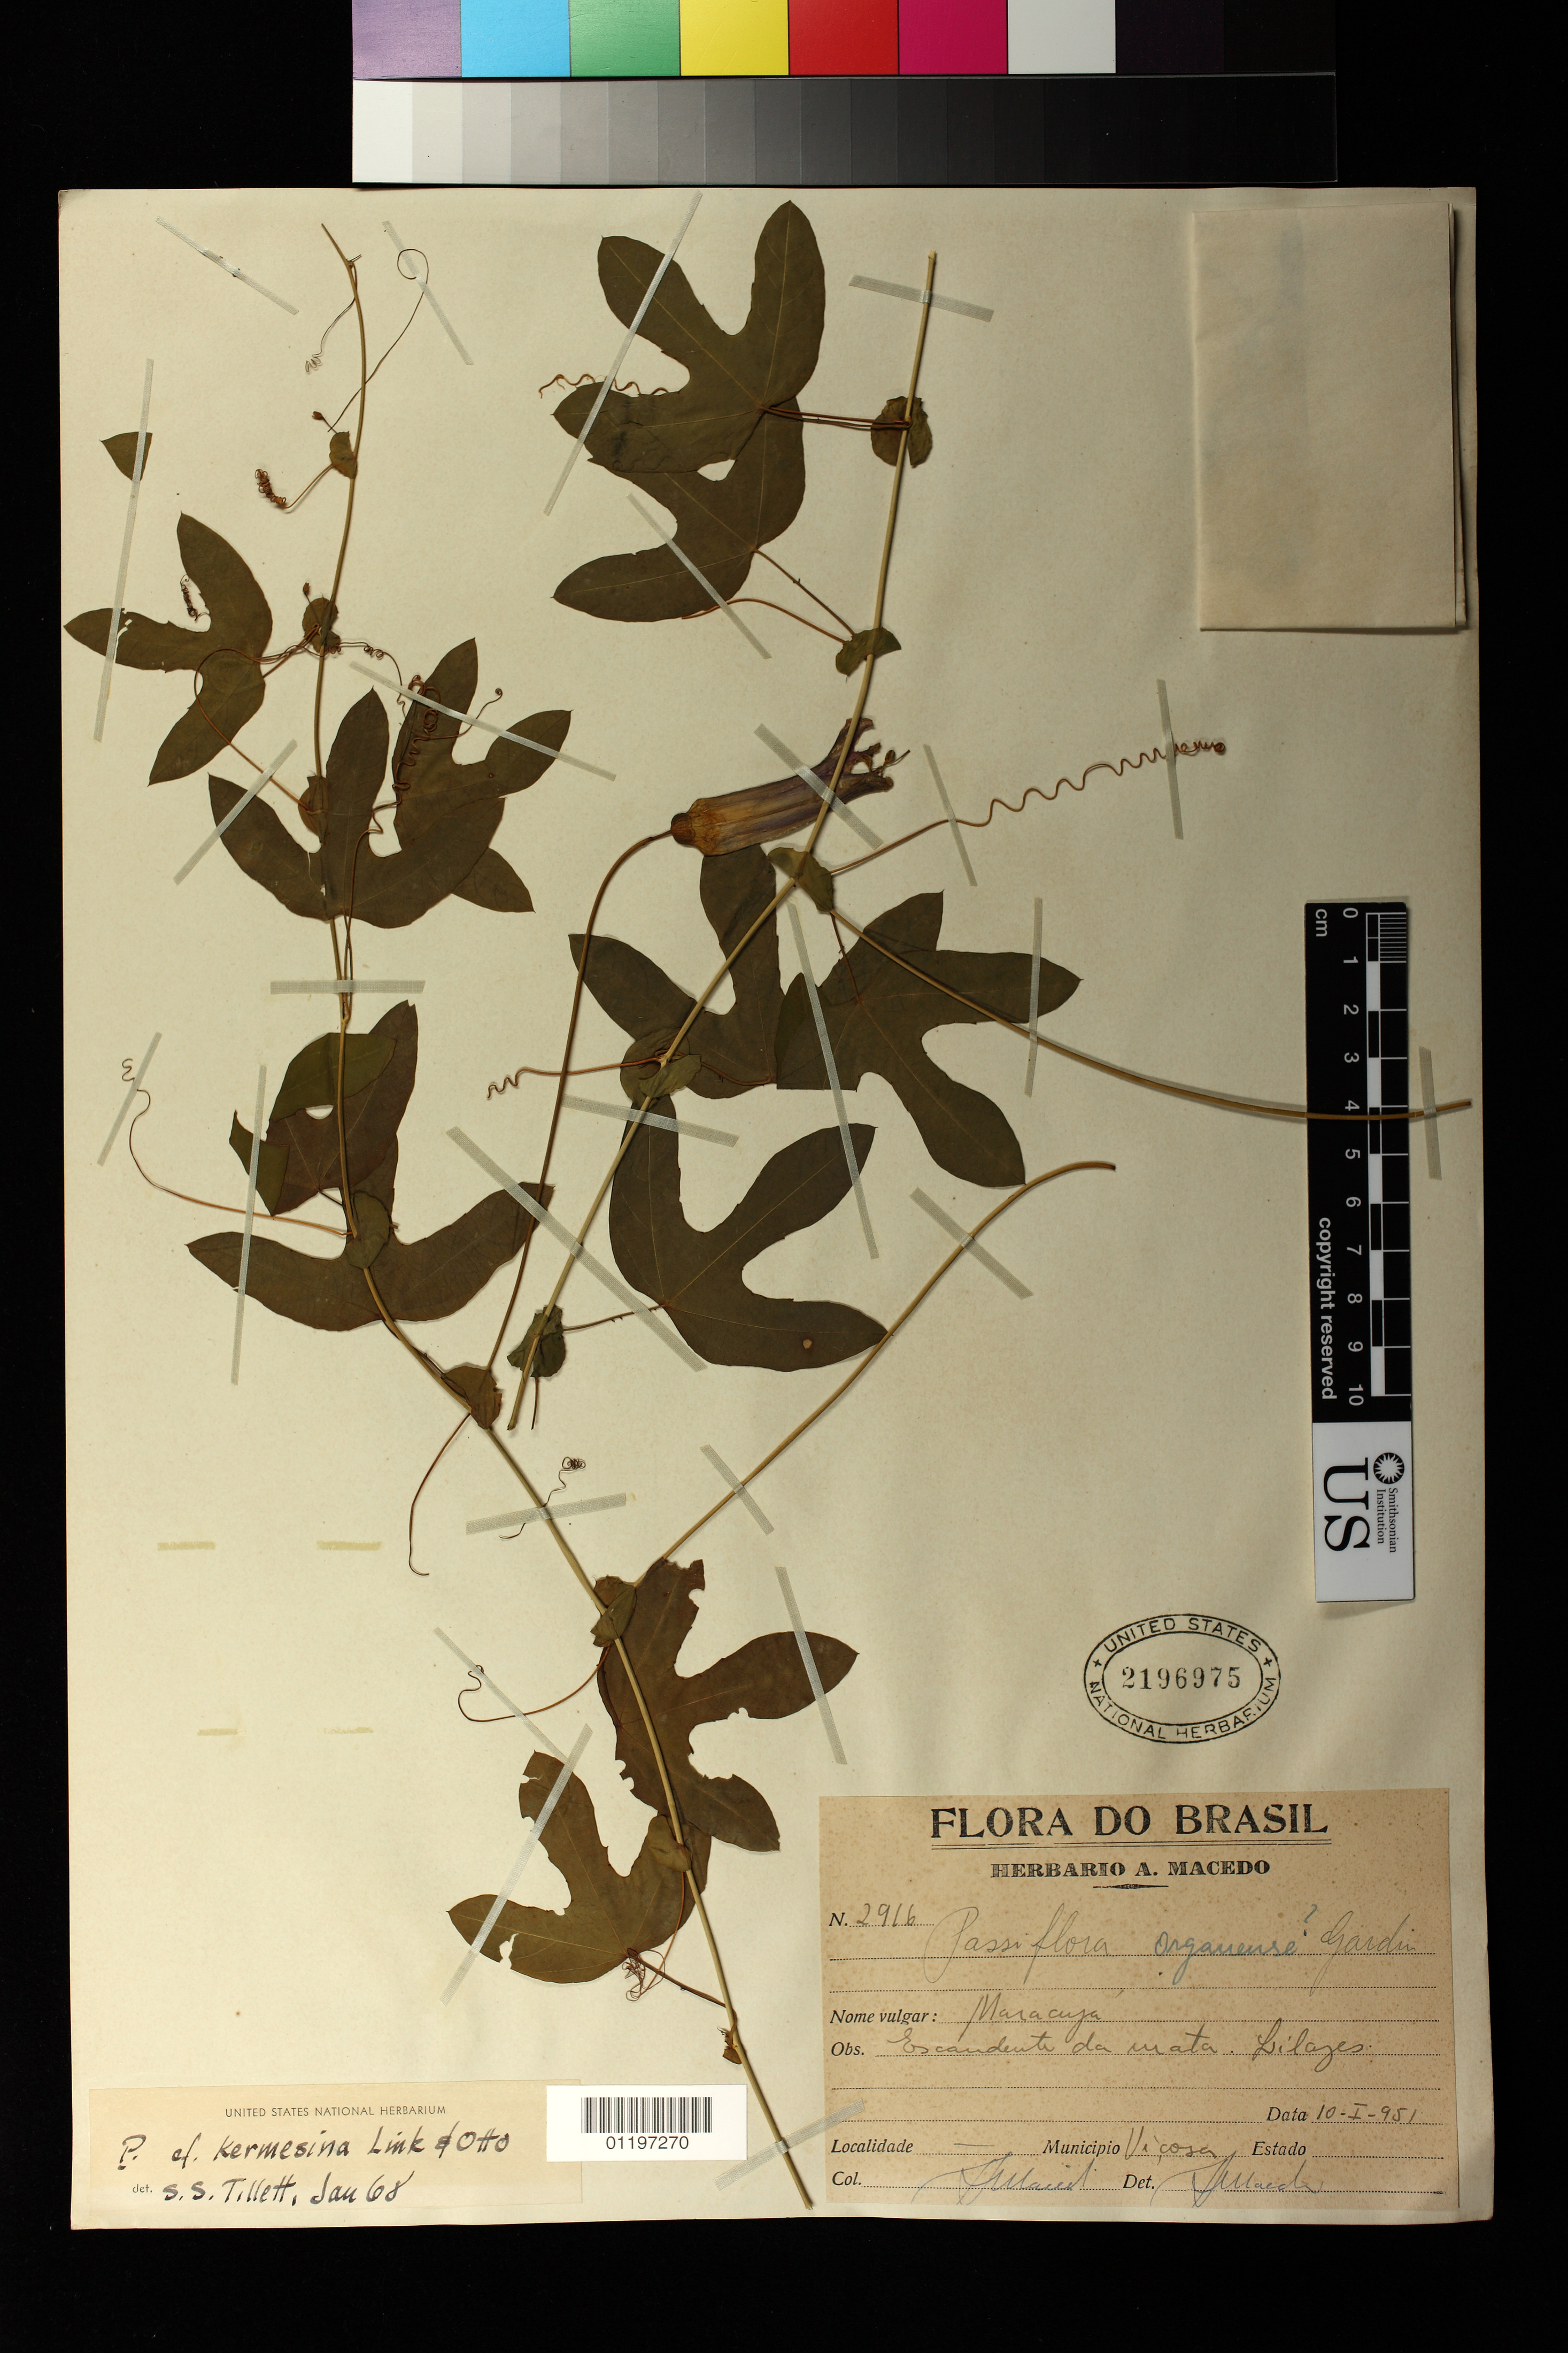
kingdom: Plantae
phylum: Tracheophyta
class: Magnoliopsida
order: Malpighiales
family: Passifloraceae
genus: Passiflora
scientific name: Passiflora kermesina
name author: Link & Otto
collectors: A. Macedo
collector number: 2916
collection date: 1951-01-10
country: Brazil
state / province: Alagoas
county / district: Vicosa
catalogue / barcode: US 2196975